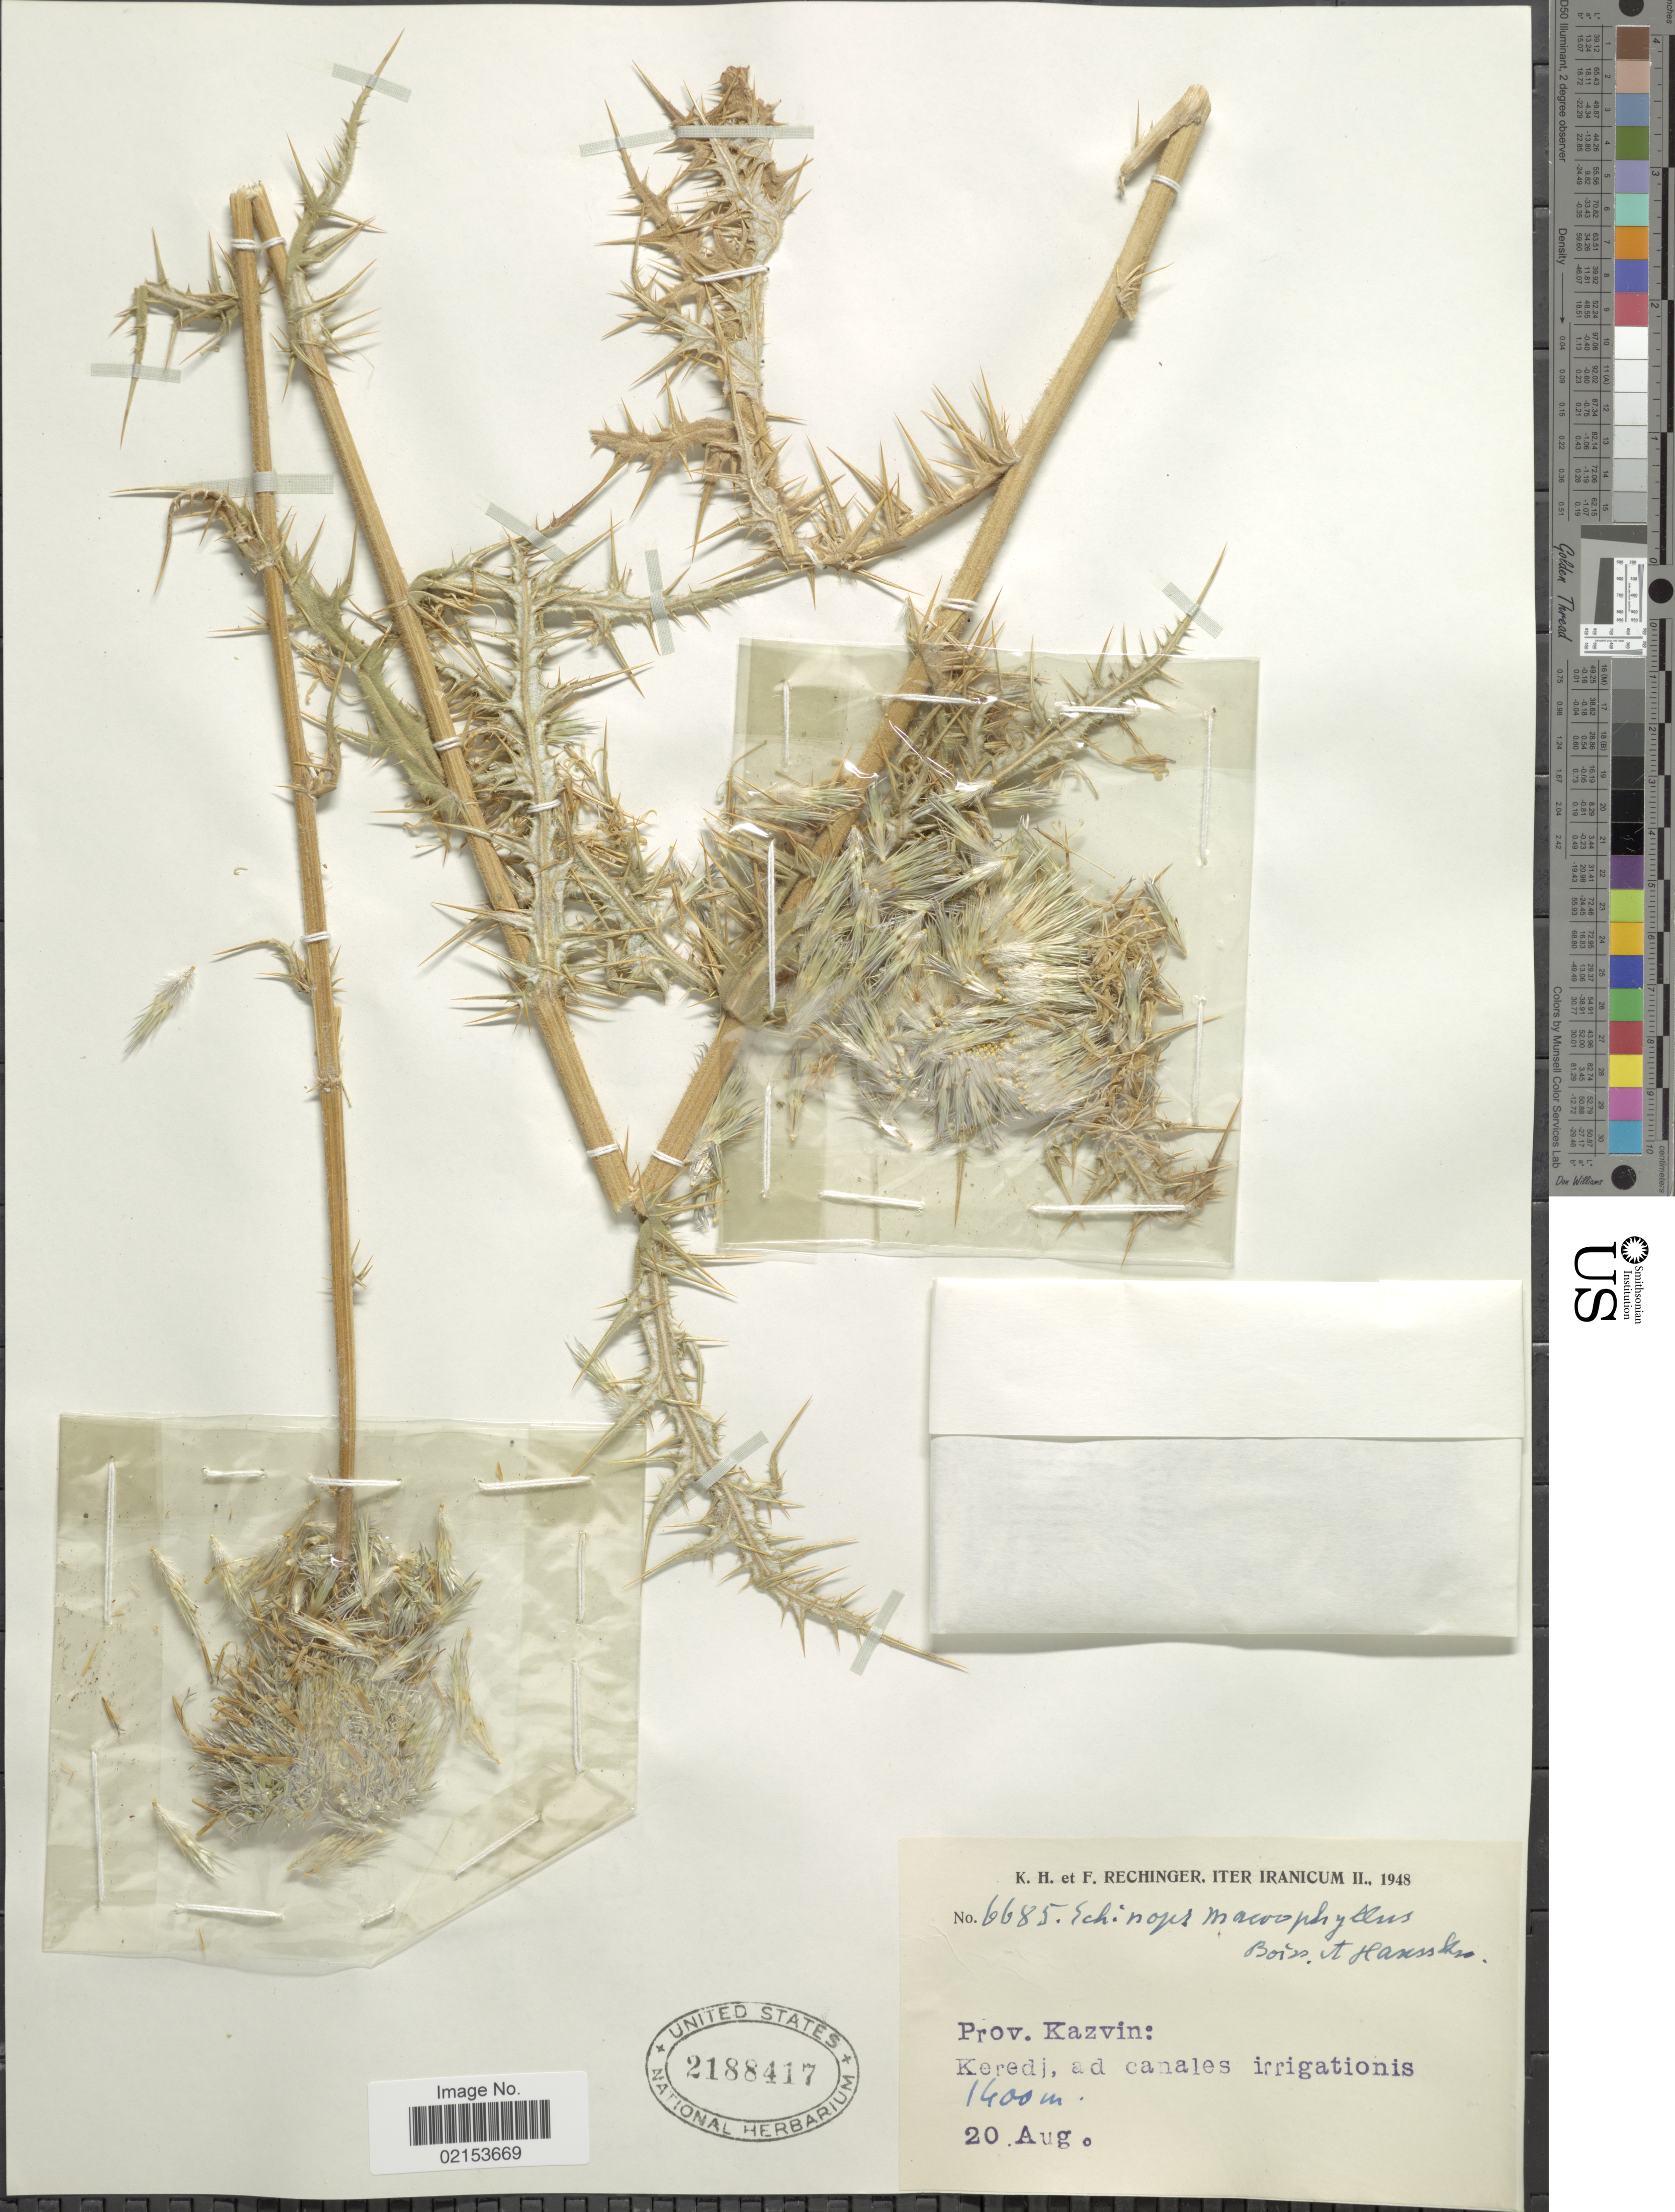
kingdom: Plantae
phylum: Tracheophyta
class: Magnoliopsida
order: Asterales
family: Asteraceae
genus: Echinops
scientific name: Echinops macrophyllus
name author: Boiss. & Hausskn.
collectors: K. H. Rechinger & F. Rechinger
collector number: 6685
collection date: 1948-08-20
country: Iran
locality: Iter Iranicum. Prov. Kazvin. Keredj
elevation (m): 1400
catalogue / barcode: US 2188417